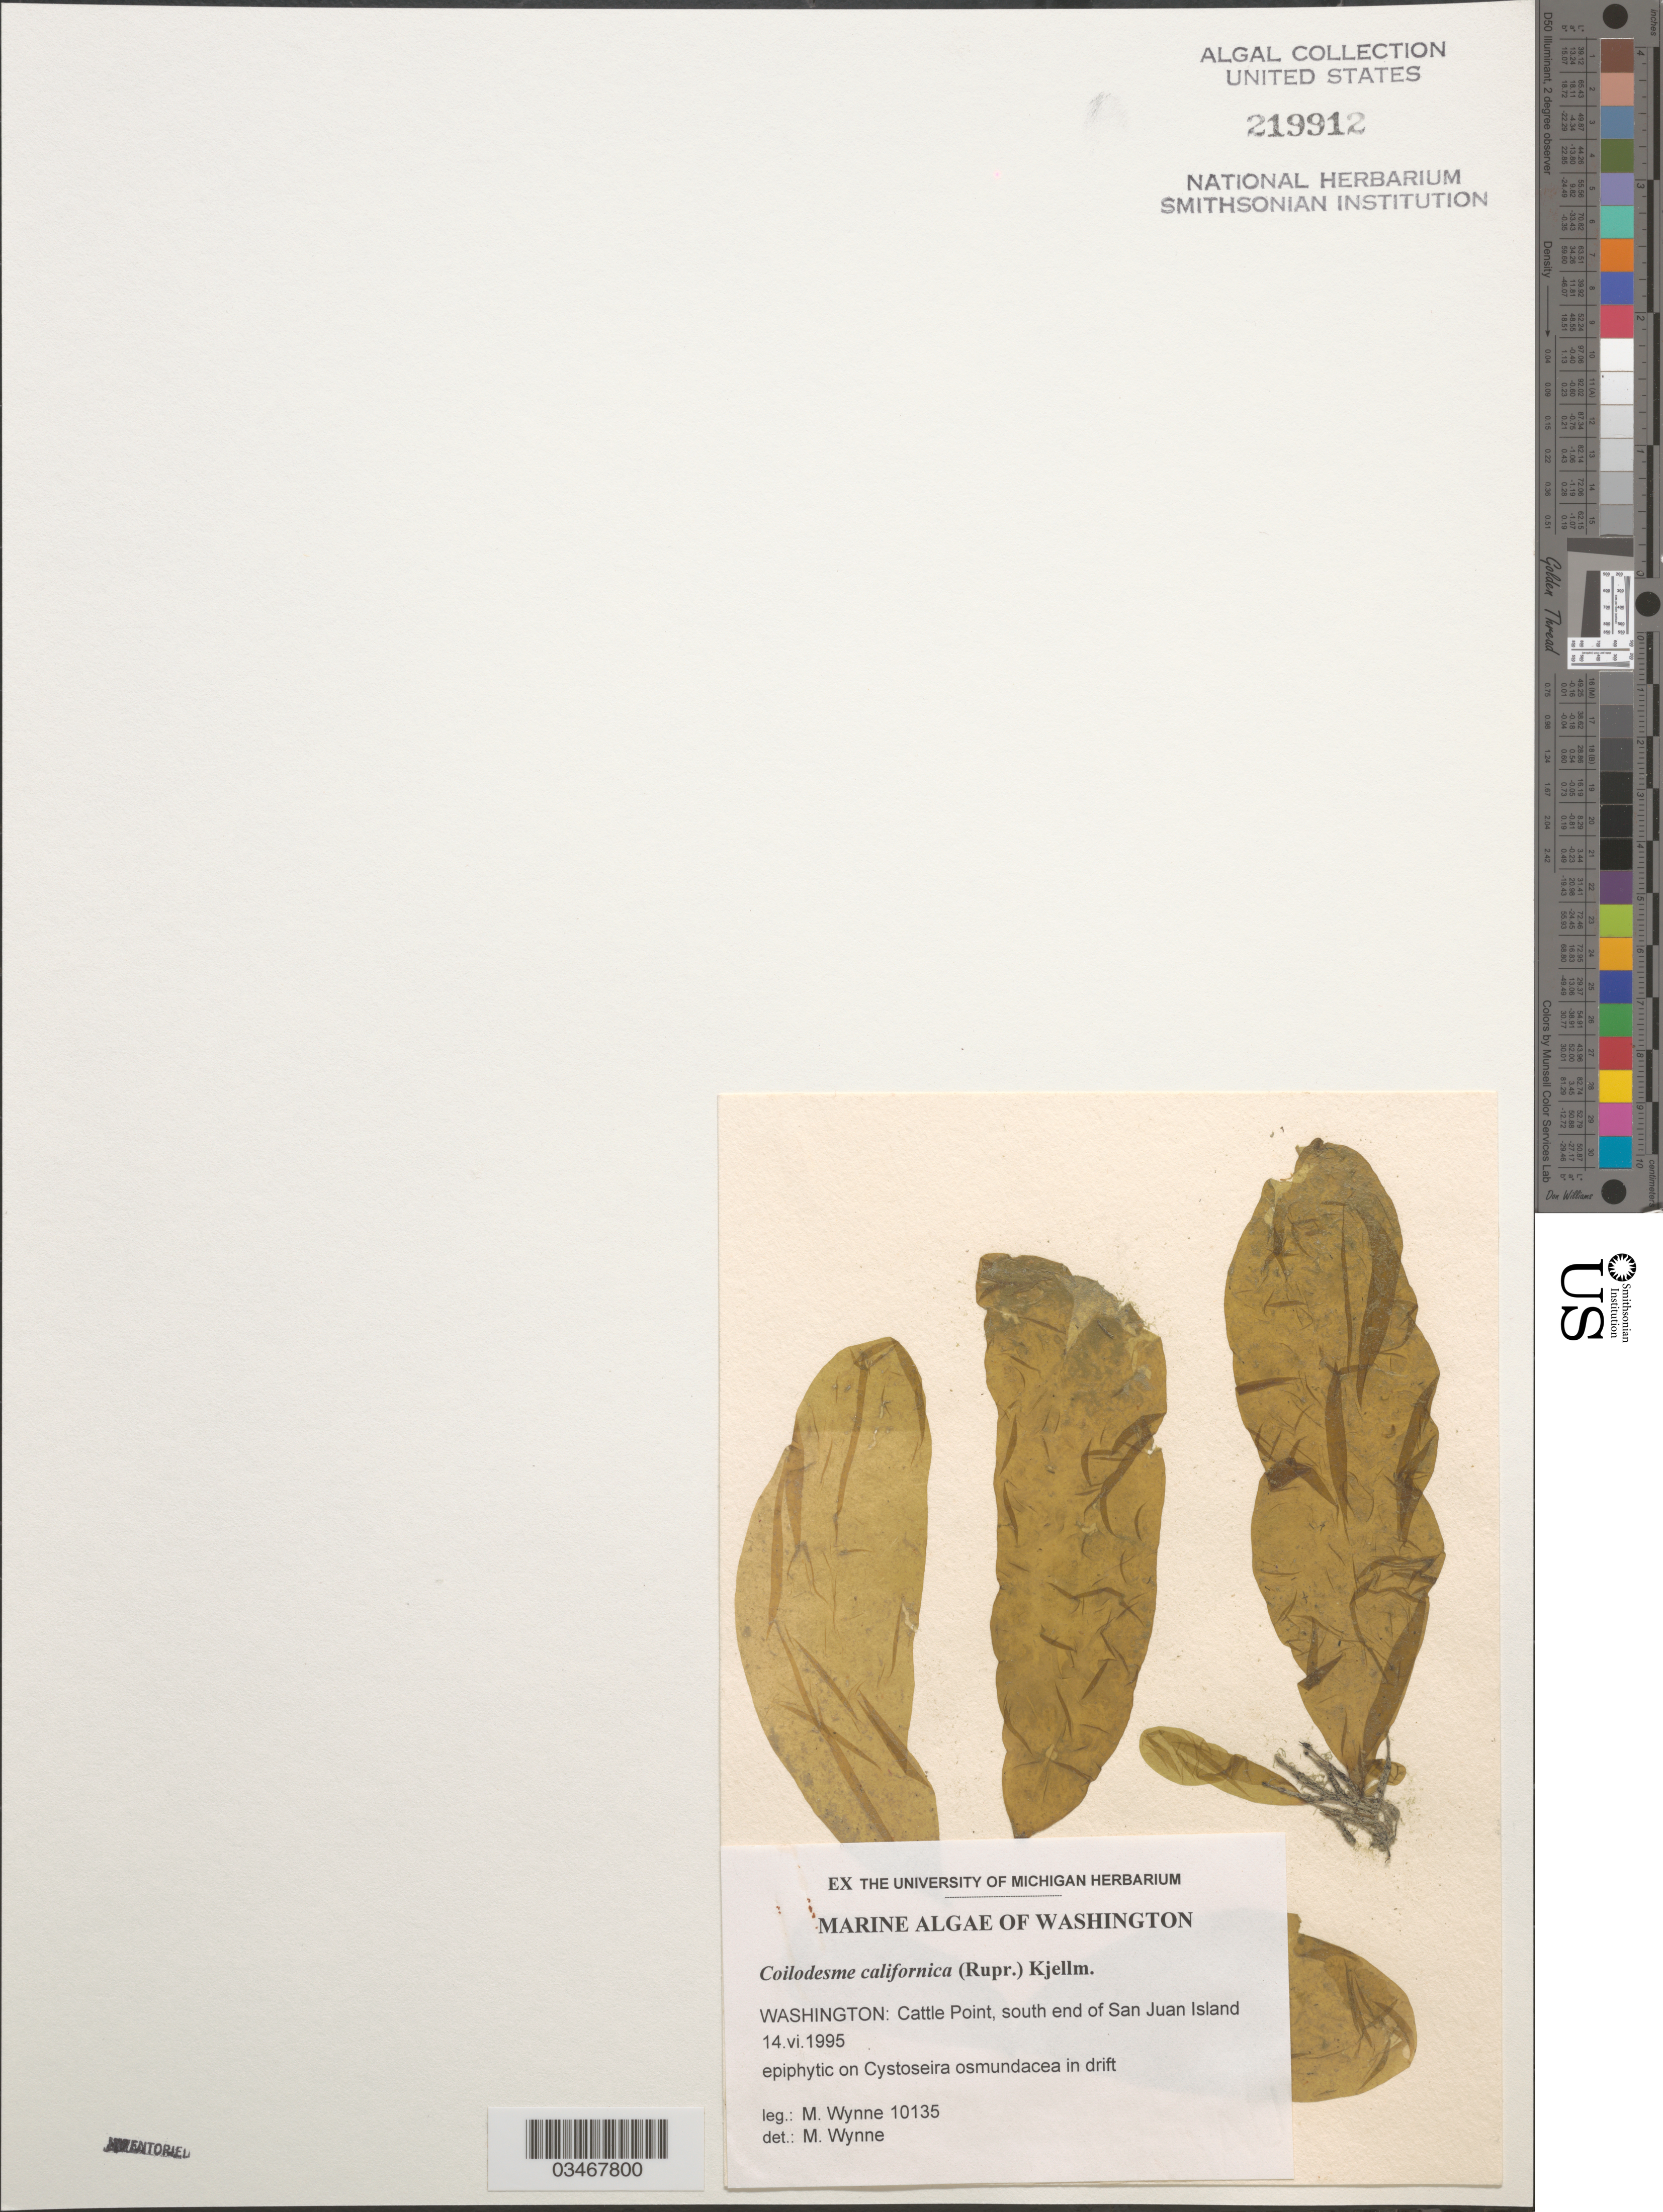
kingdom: Chromista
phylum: Ochrophyta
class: Phaeophyceae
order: Ectocarpales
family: Chordariaceae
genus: Coilodesme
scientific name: Coilodesme californica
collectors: M.J. Wynne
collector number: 10135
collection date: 1995-06-14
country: United States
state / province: Washington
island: San Juan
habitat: Epiphytic on Cystoseira osmundaceae in drift.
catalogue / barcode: US 219912